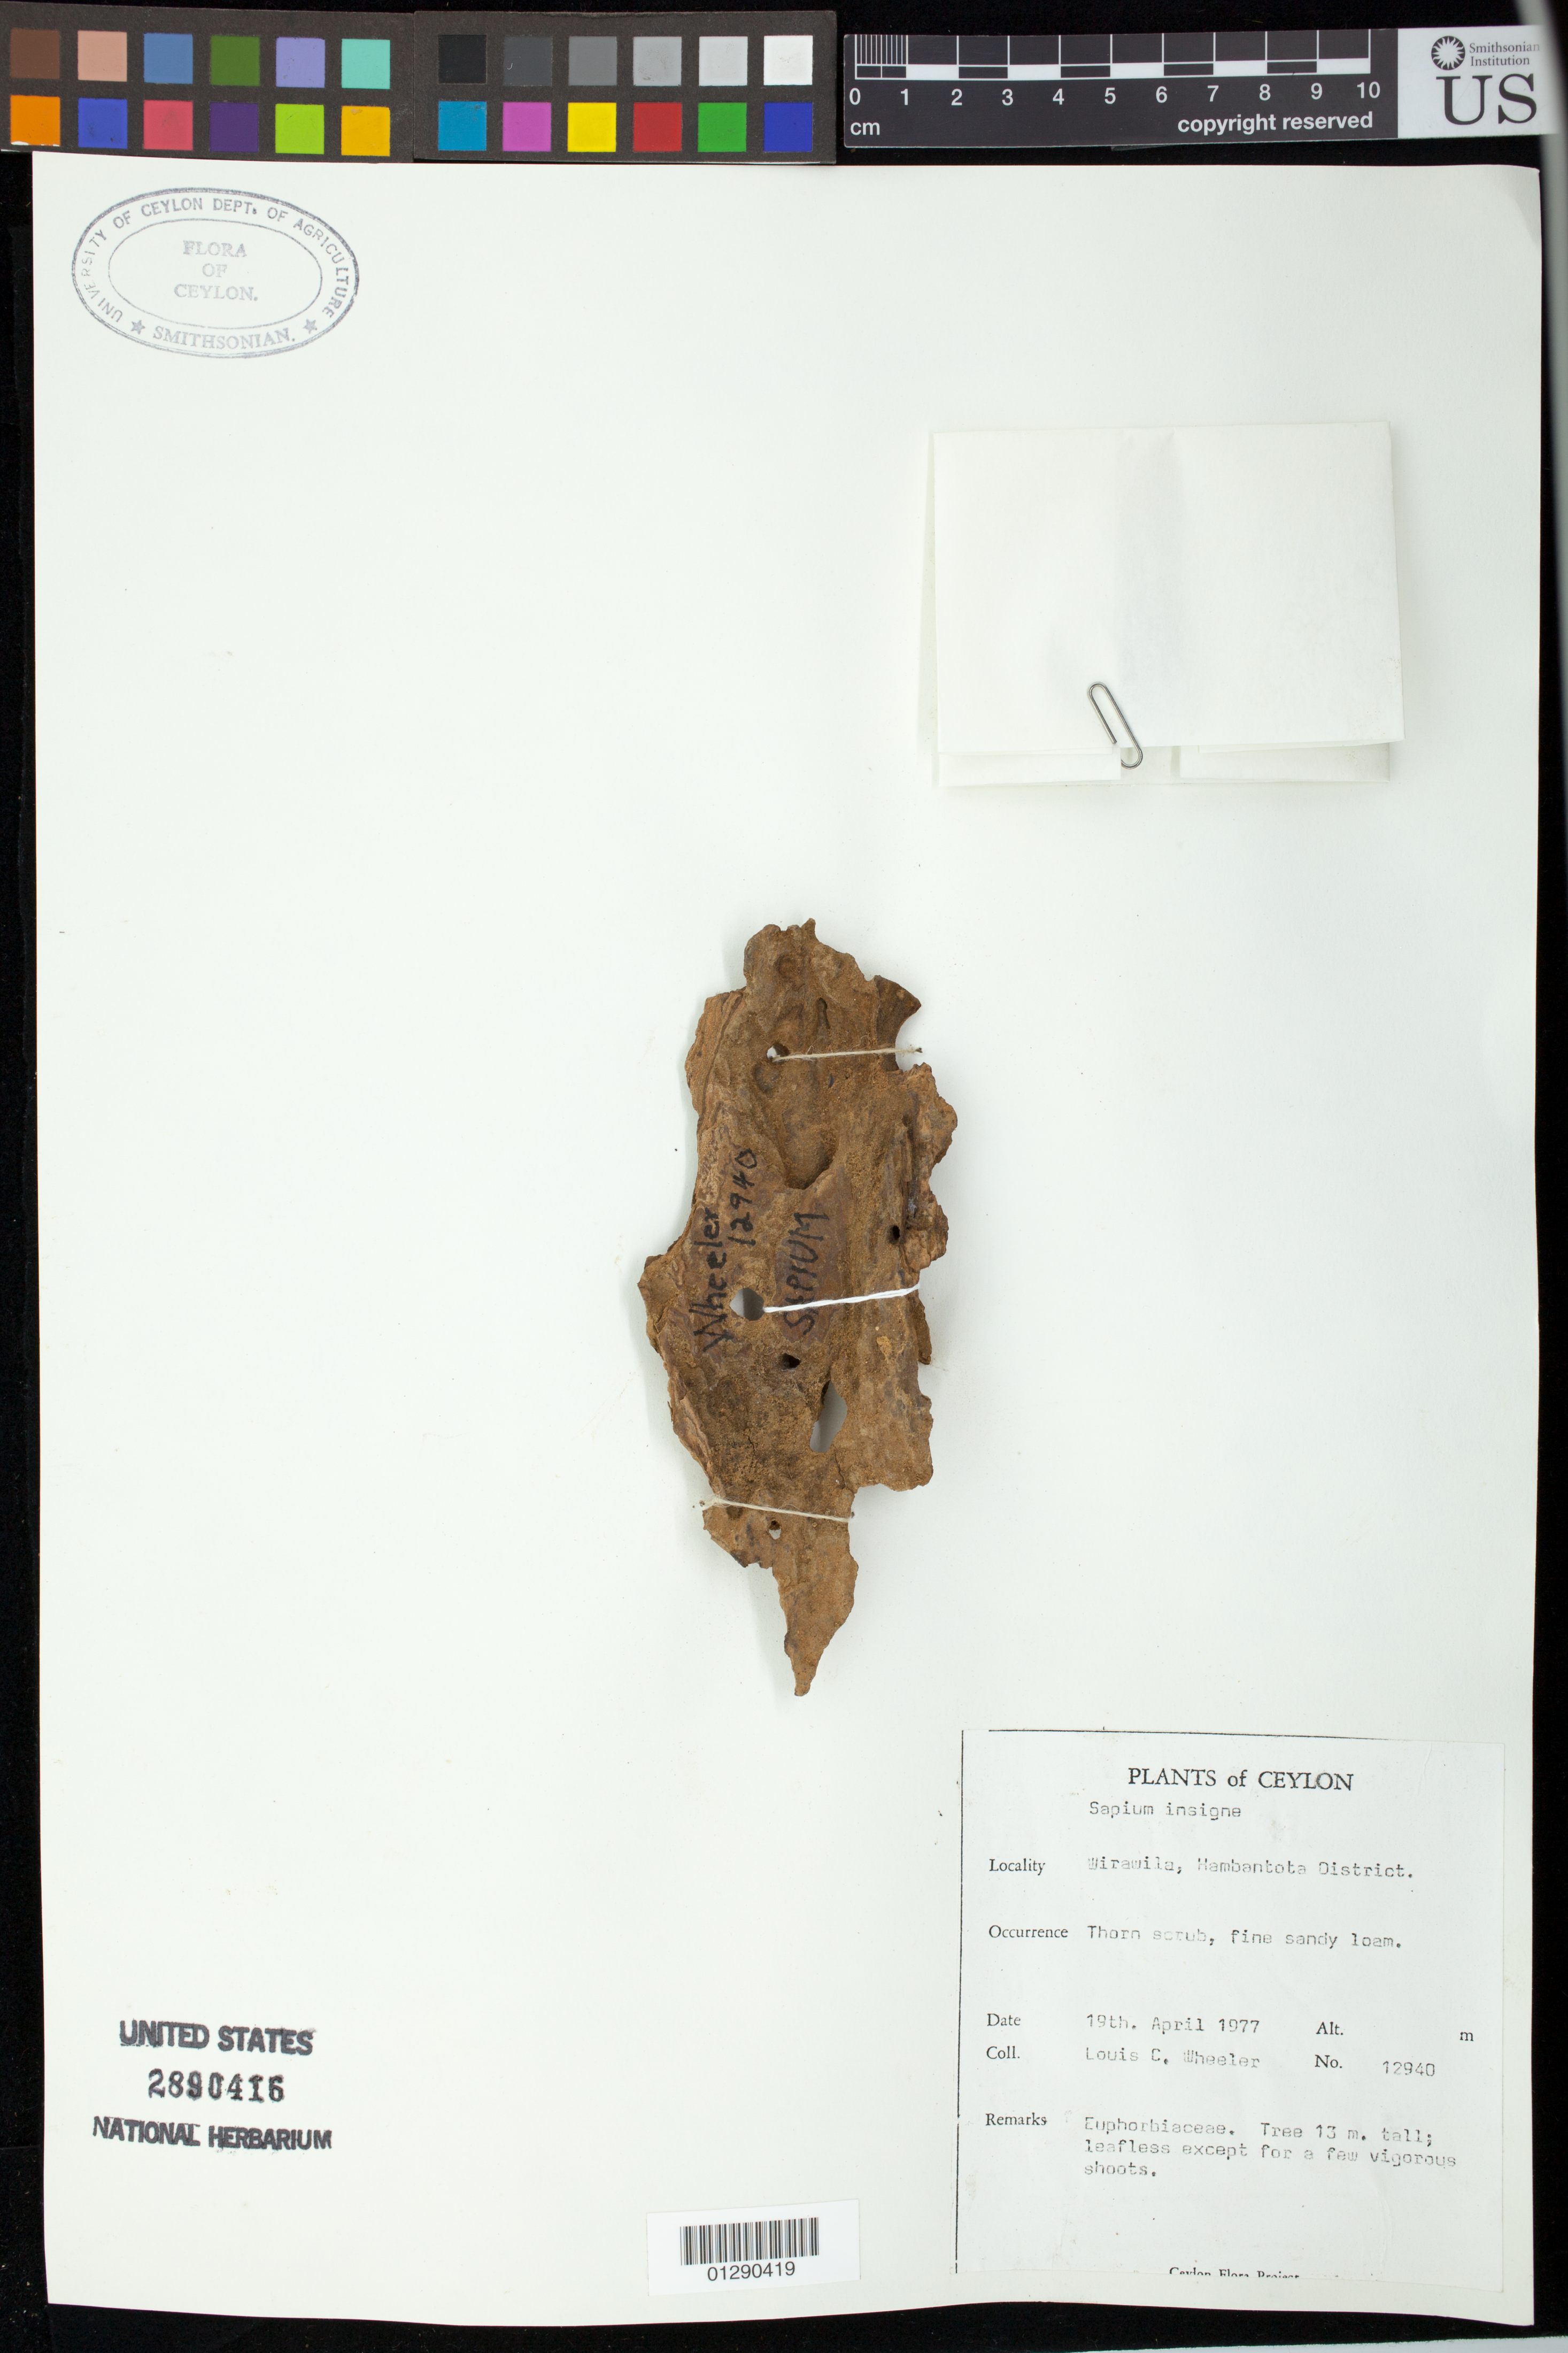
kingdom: Plantae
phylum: Tracheophyta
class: Magnoliopsida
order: Malpighiales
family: Euphorbiaceae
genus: Sapium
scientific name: Sapium insigne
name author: (Royle) Benth. & Hook. f.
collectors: L. C. Wheeler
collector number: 12940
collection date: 1977-04-19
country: Sri Lanka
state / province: Southern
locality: Weerawila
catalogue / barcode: US 2890416